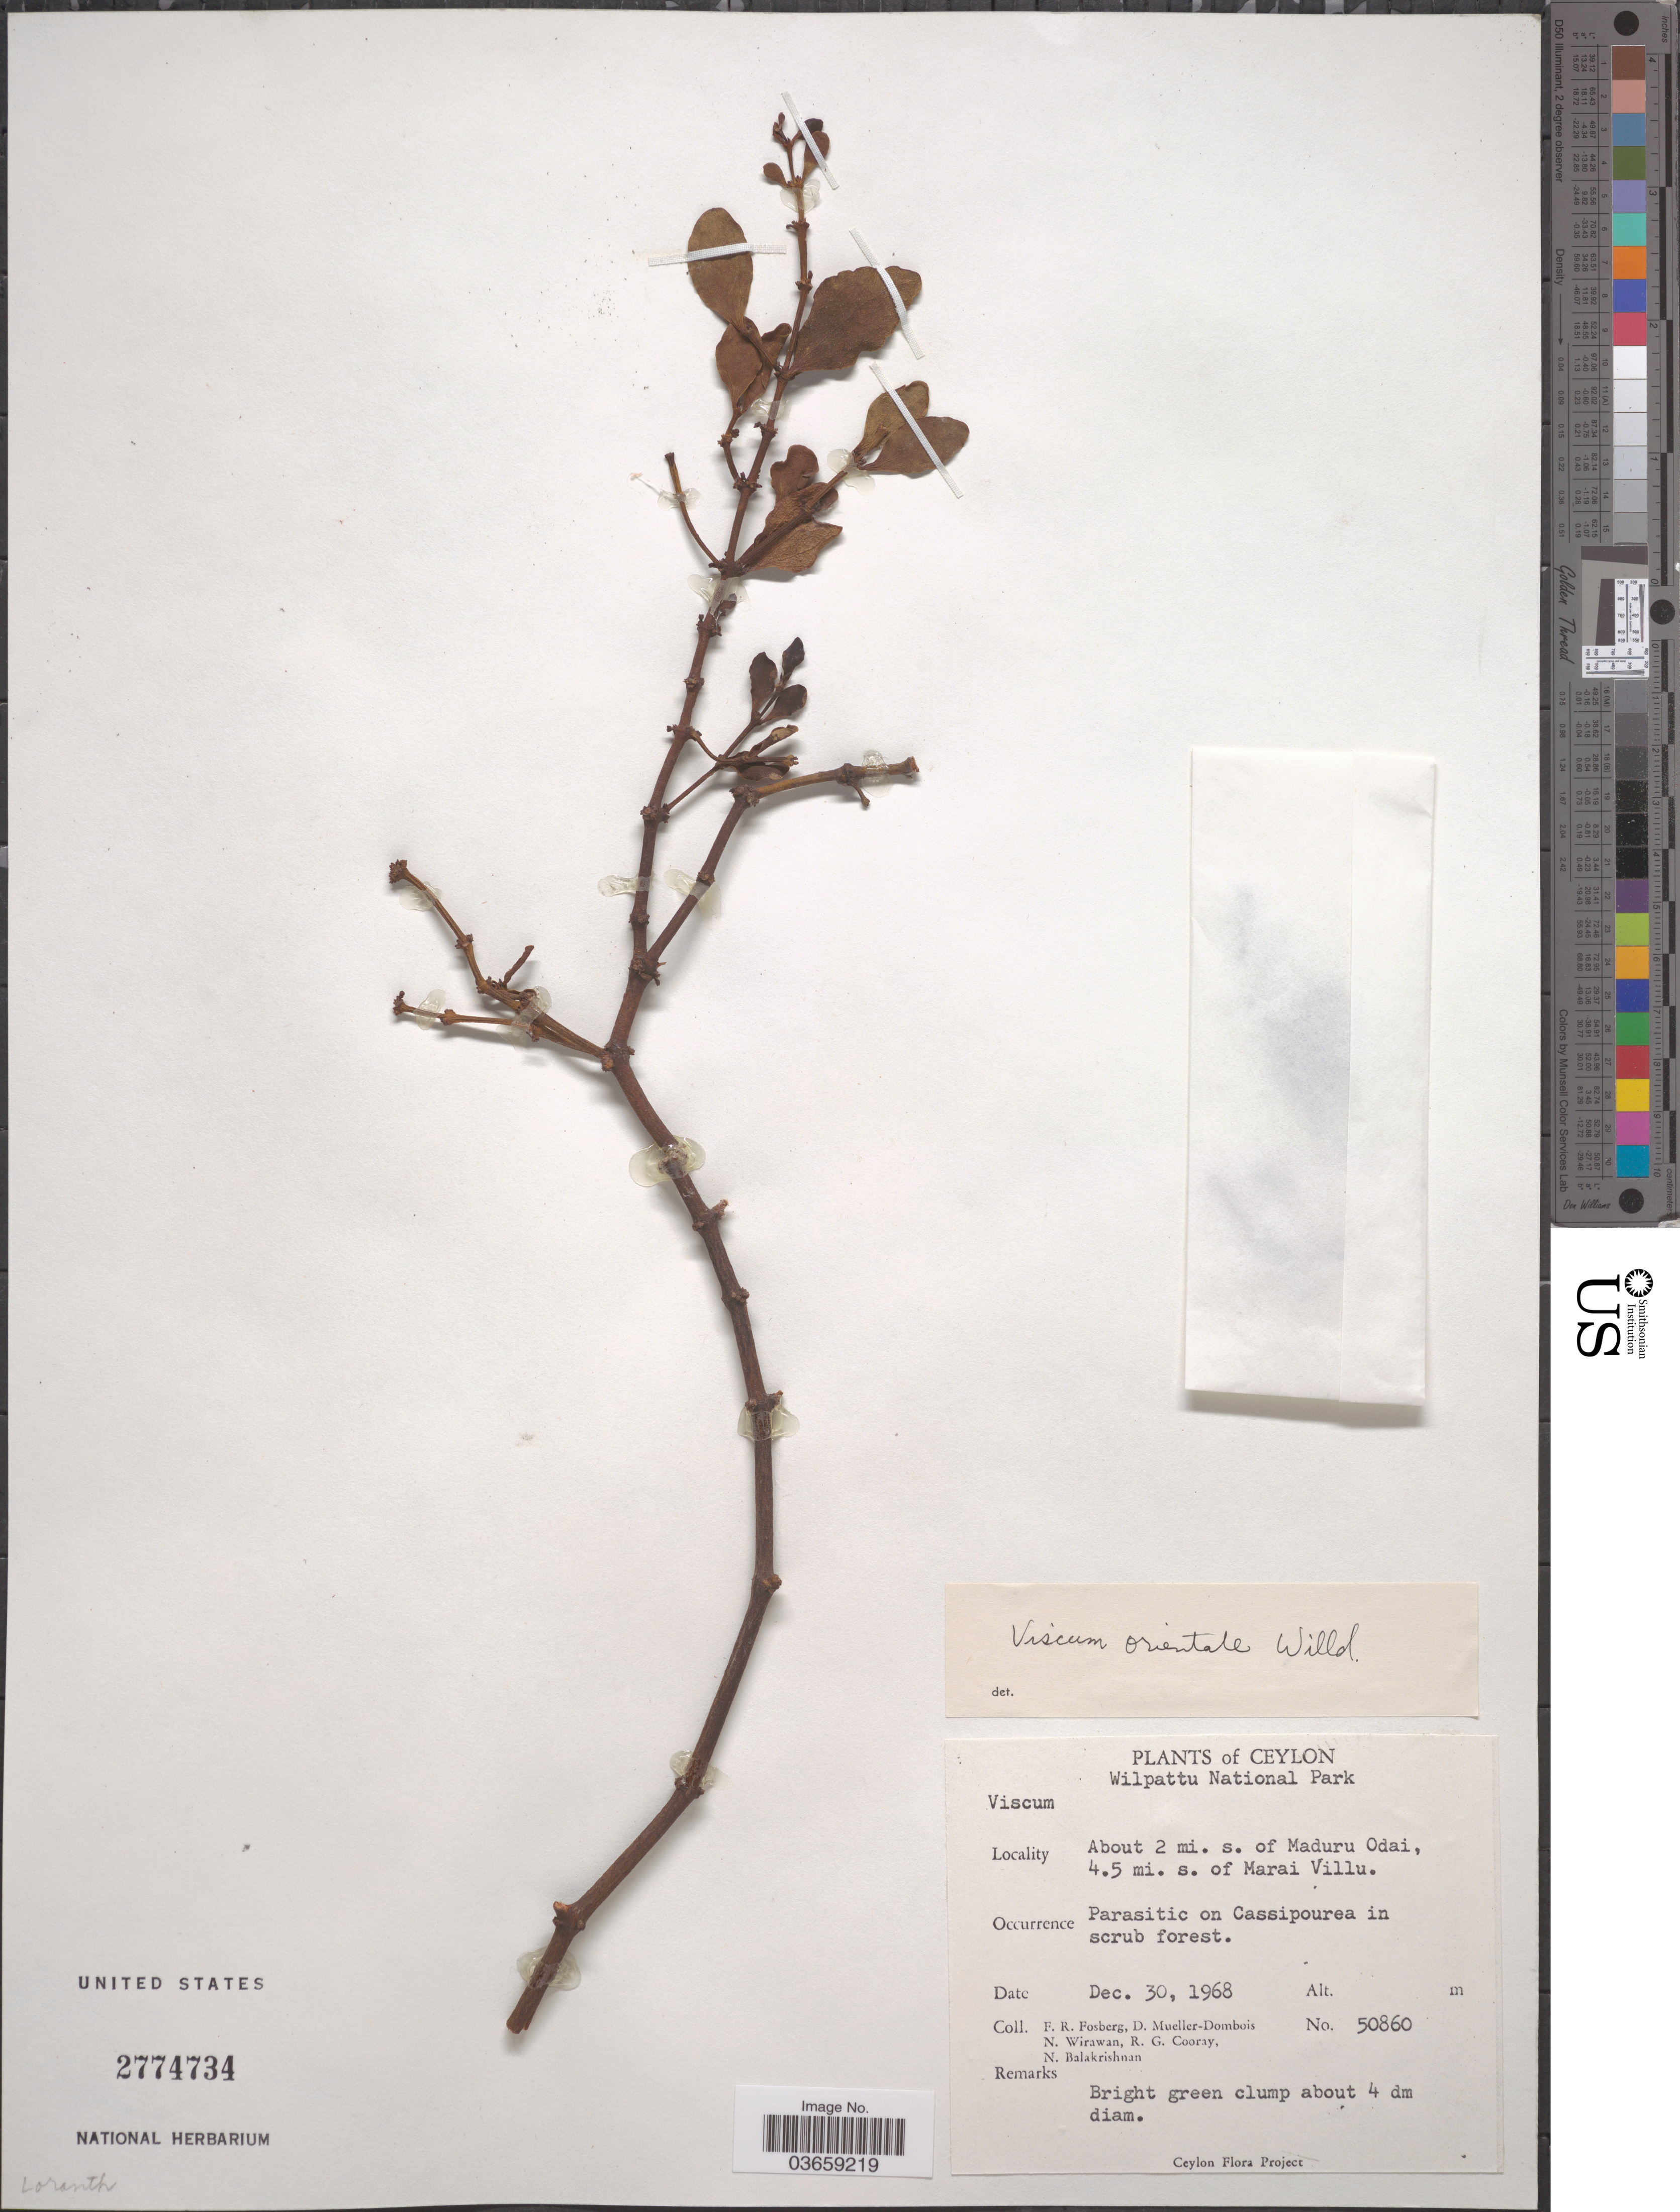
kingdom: Plantae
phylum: Tracheophyta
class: Magnoliopsida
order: Santalales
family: Viscaceae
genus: Viscum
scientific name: Viscum orientale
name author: DC.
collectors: F. R. Fosberg, D. Mueller-Dombois, N. Wirawan, R. Cooray & N. Balakrishnan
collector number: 50860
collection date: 1968-12-30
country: Sri Lanka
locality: Ceylon. Wilpattu National Park. About 2 mi. s. of Maduru Odai, 4.5 mi. s of Marai Villu.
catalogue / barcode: US 2774734